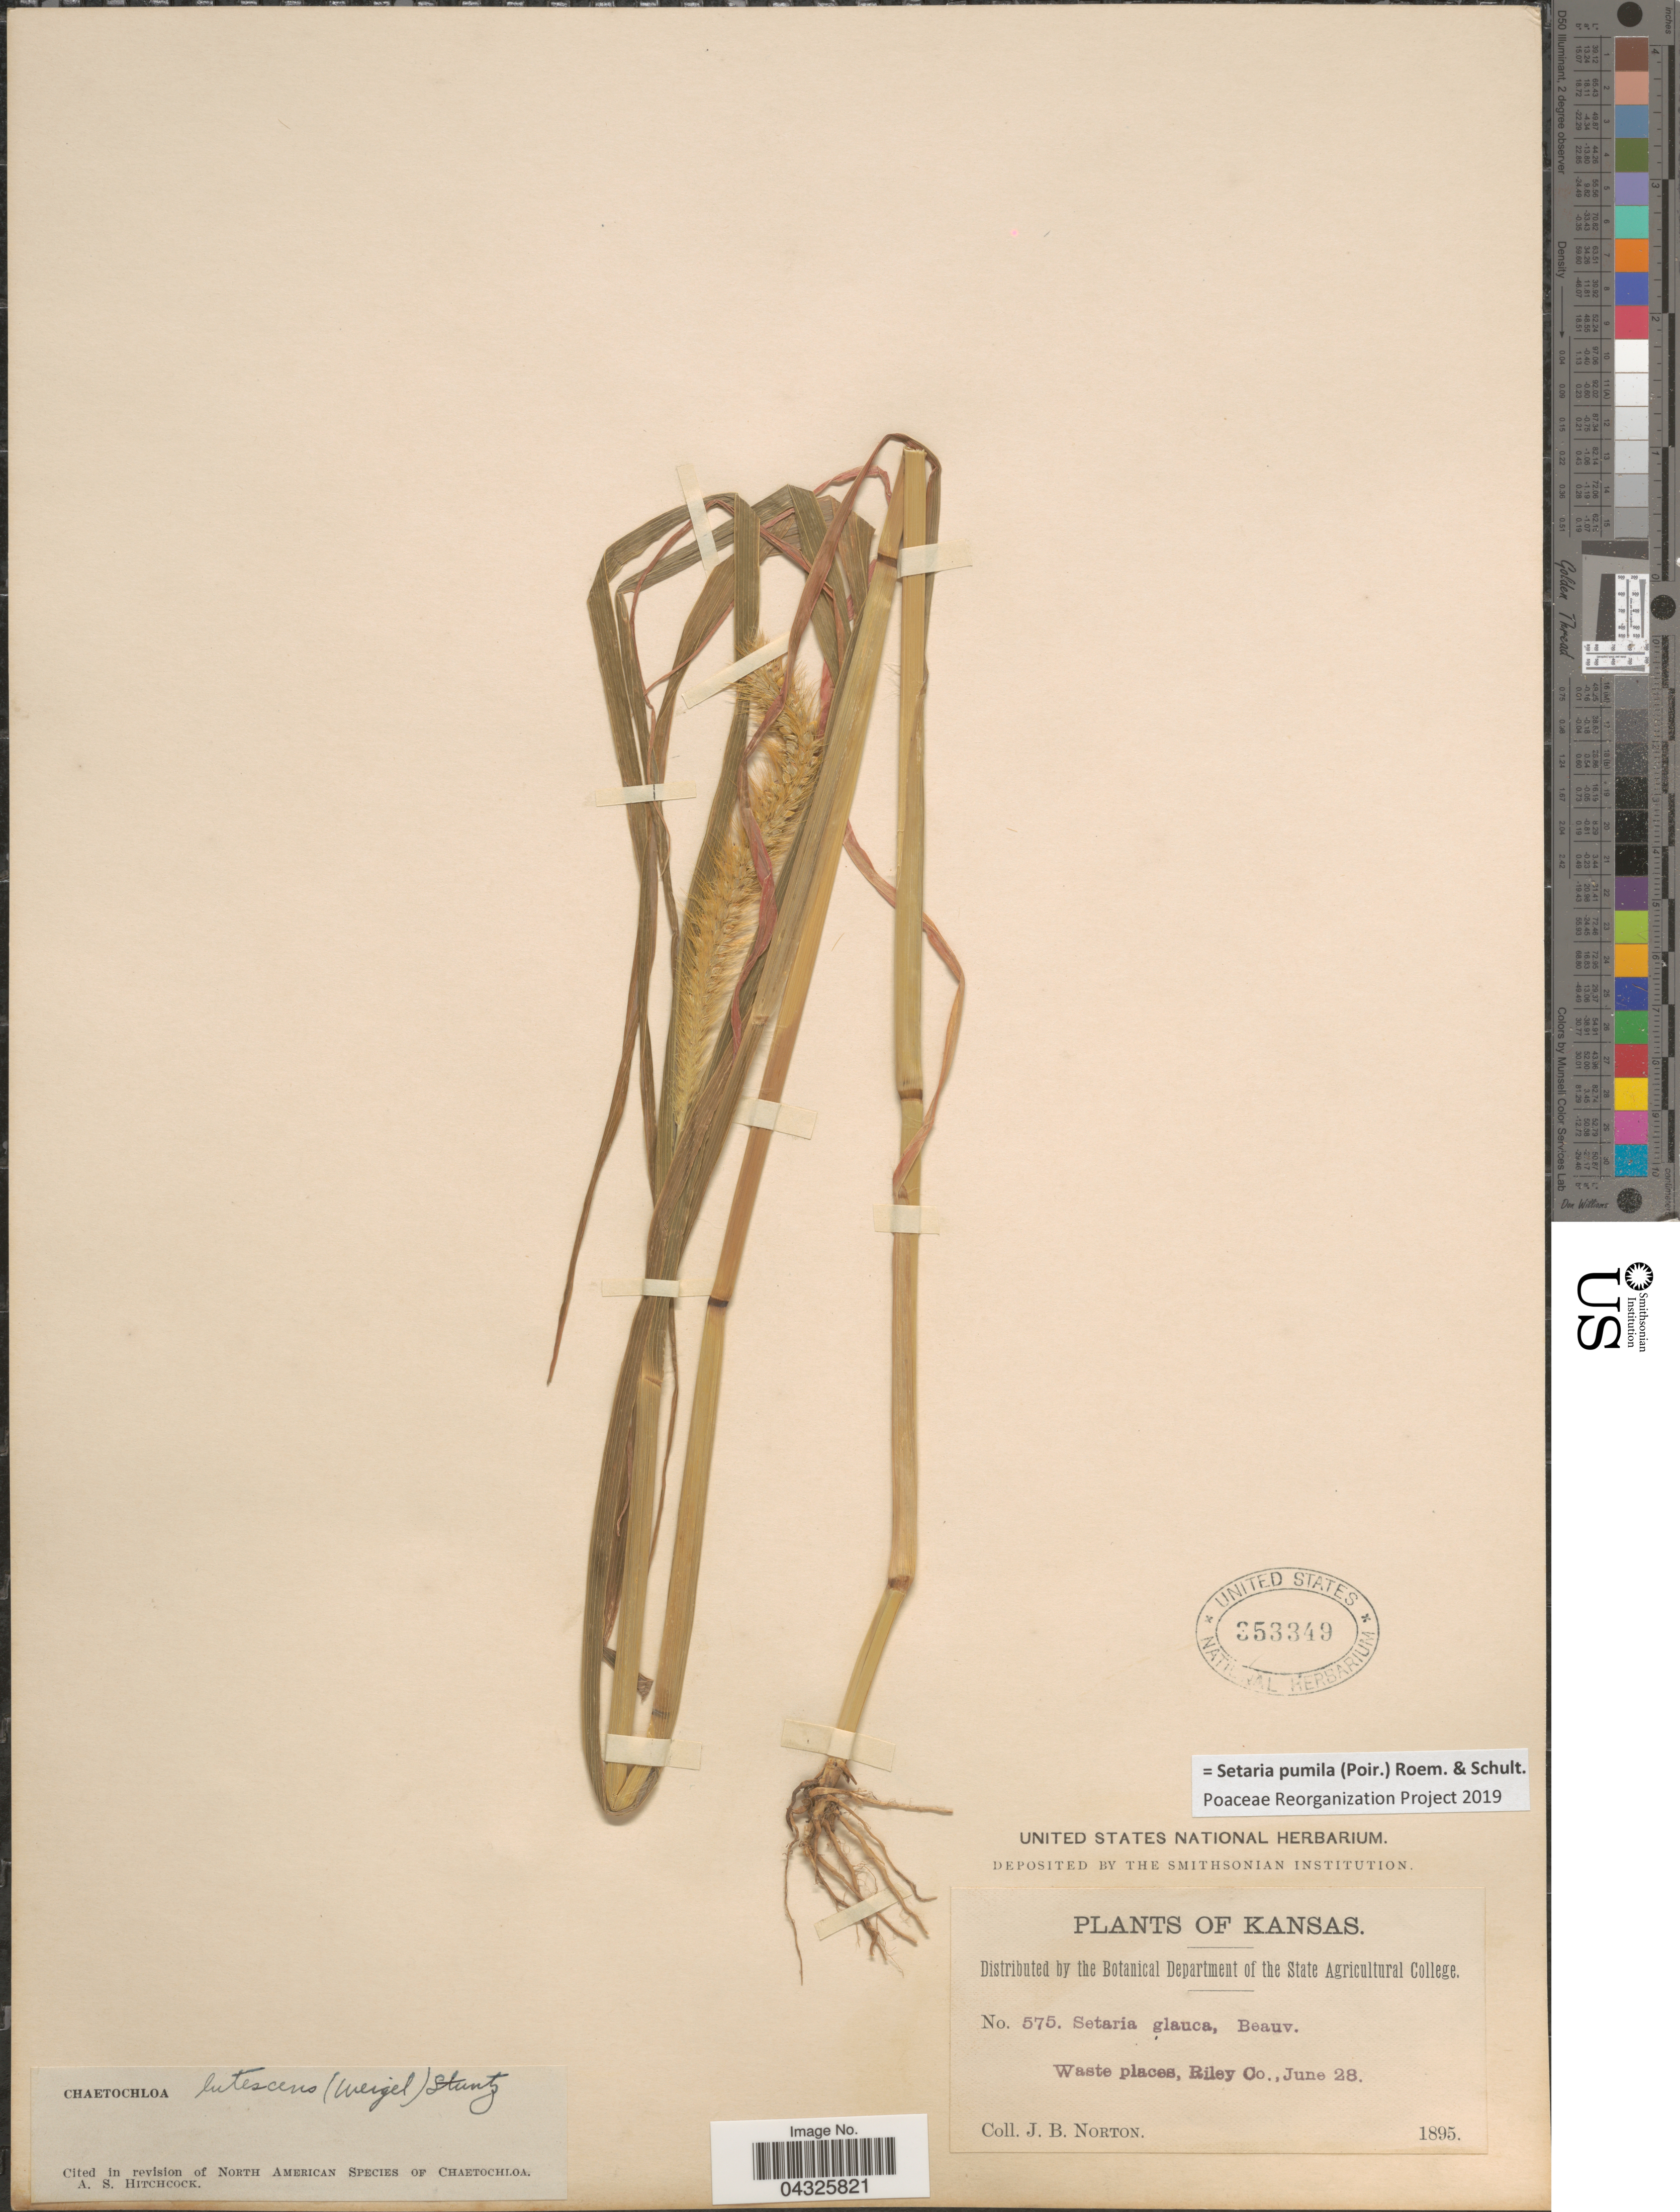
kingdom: Plantae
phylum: Tracheophyta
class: Liliopsida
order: Poales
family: Poaceae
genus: Setaria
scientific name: Setaria pumila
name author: (Poir.) Roem. & Schult.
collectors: J. B. Norton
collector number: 575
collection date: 1895-06-28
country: United States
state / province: Kansas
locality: Waste places, Riley Co.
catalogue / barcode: US 353349